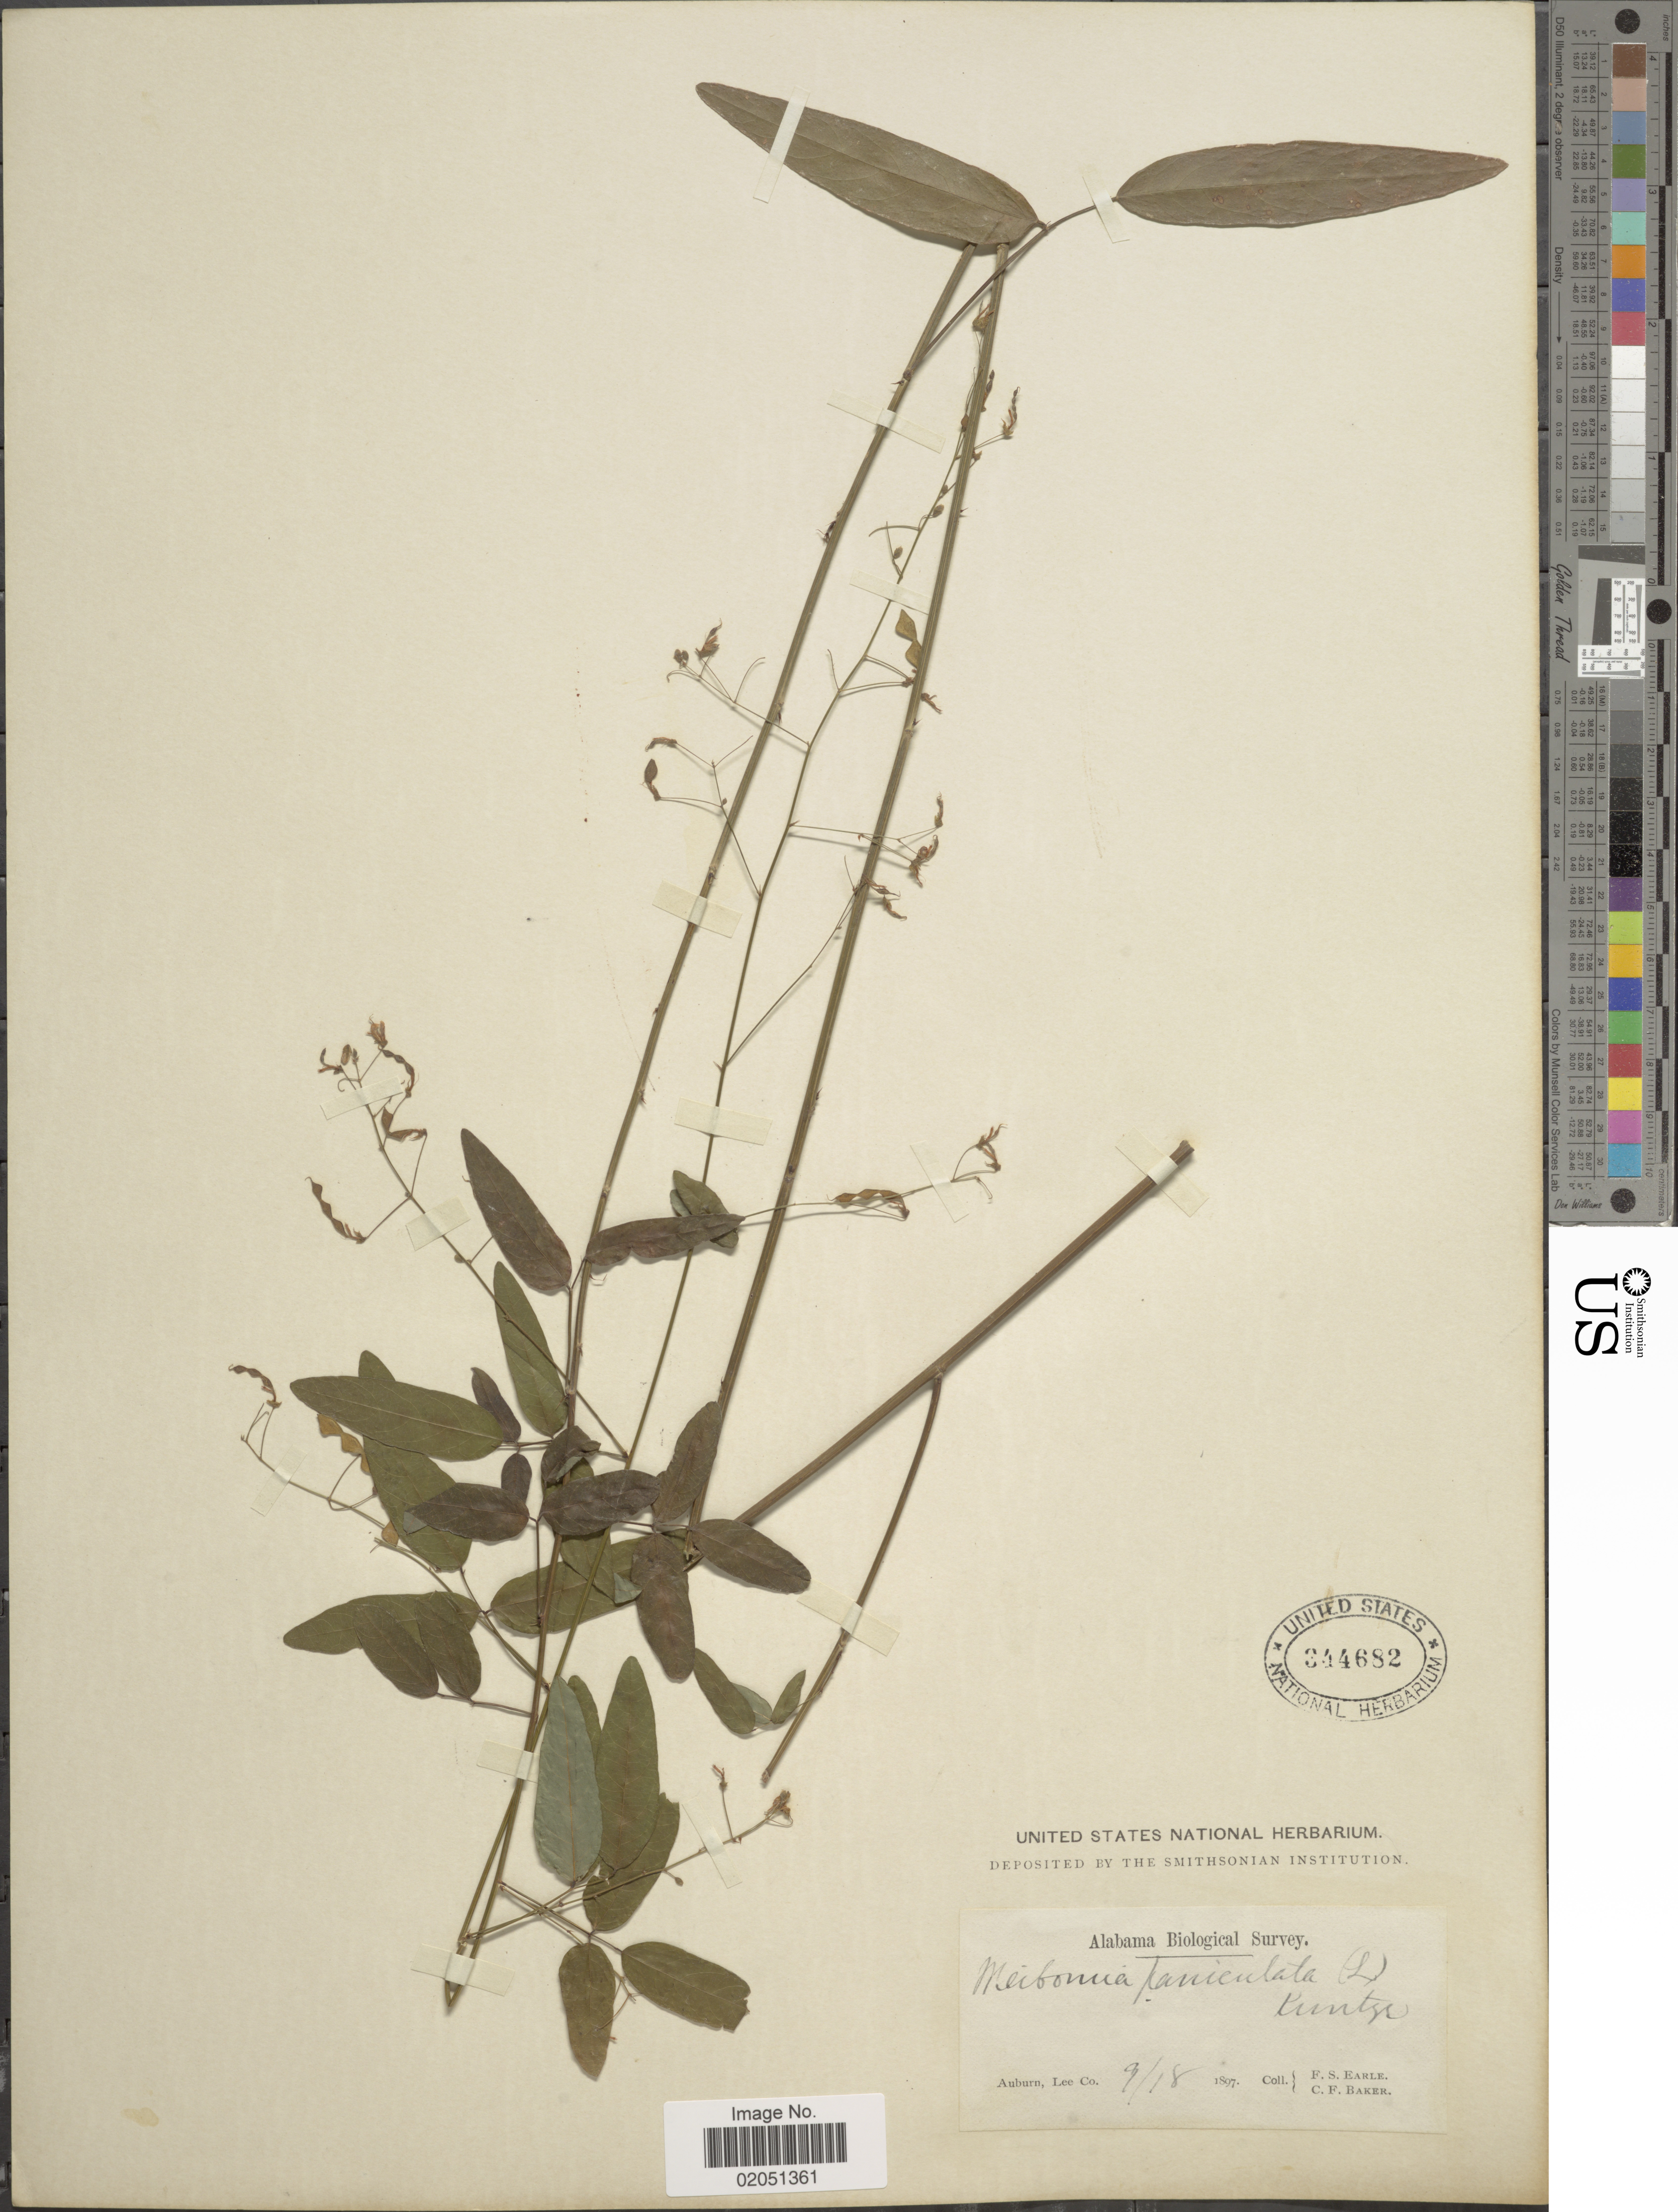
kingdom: Plantae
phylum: Tracheophyta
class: Magnoliopsida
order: Fabales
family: Fabaceae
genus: Desmodium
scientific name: Desmodium paniculatum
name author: (L.) DC.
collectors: F. S. Earle & C. F. Baker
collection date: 1897-09-18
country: United States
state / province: Alabama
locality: Auburn, Lee Co.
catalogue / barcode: US 344682